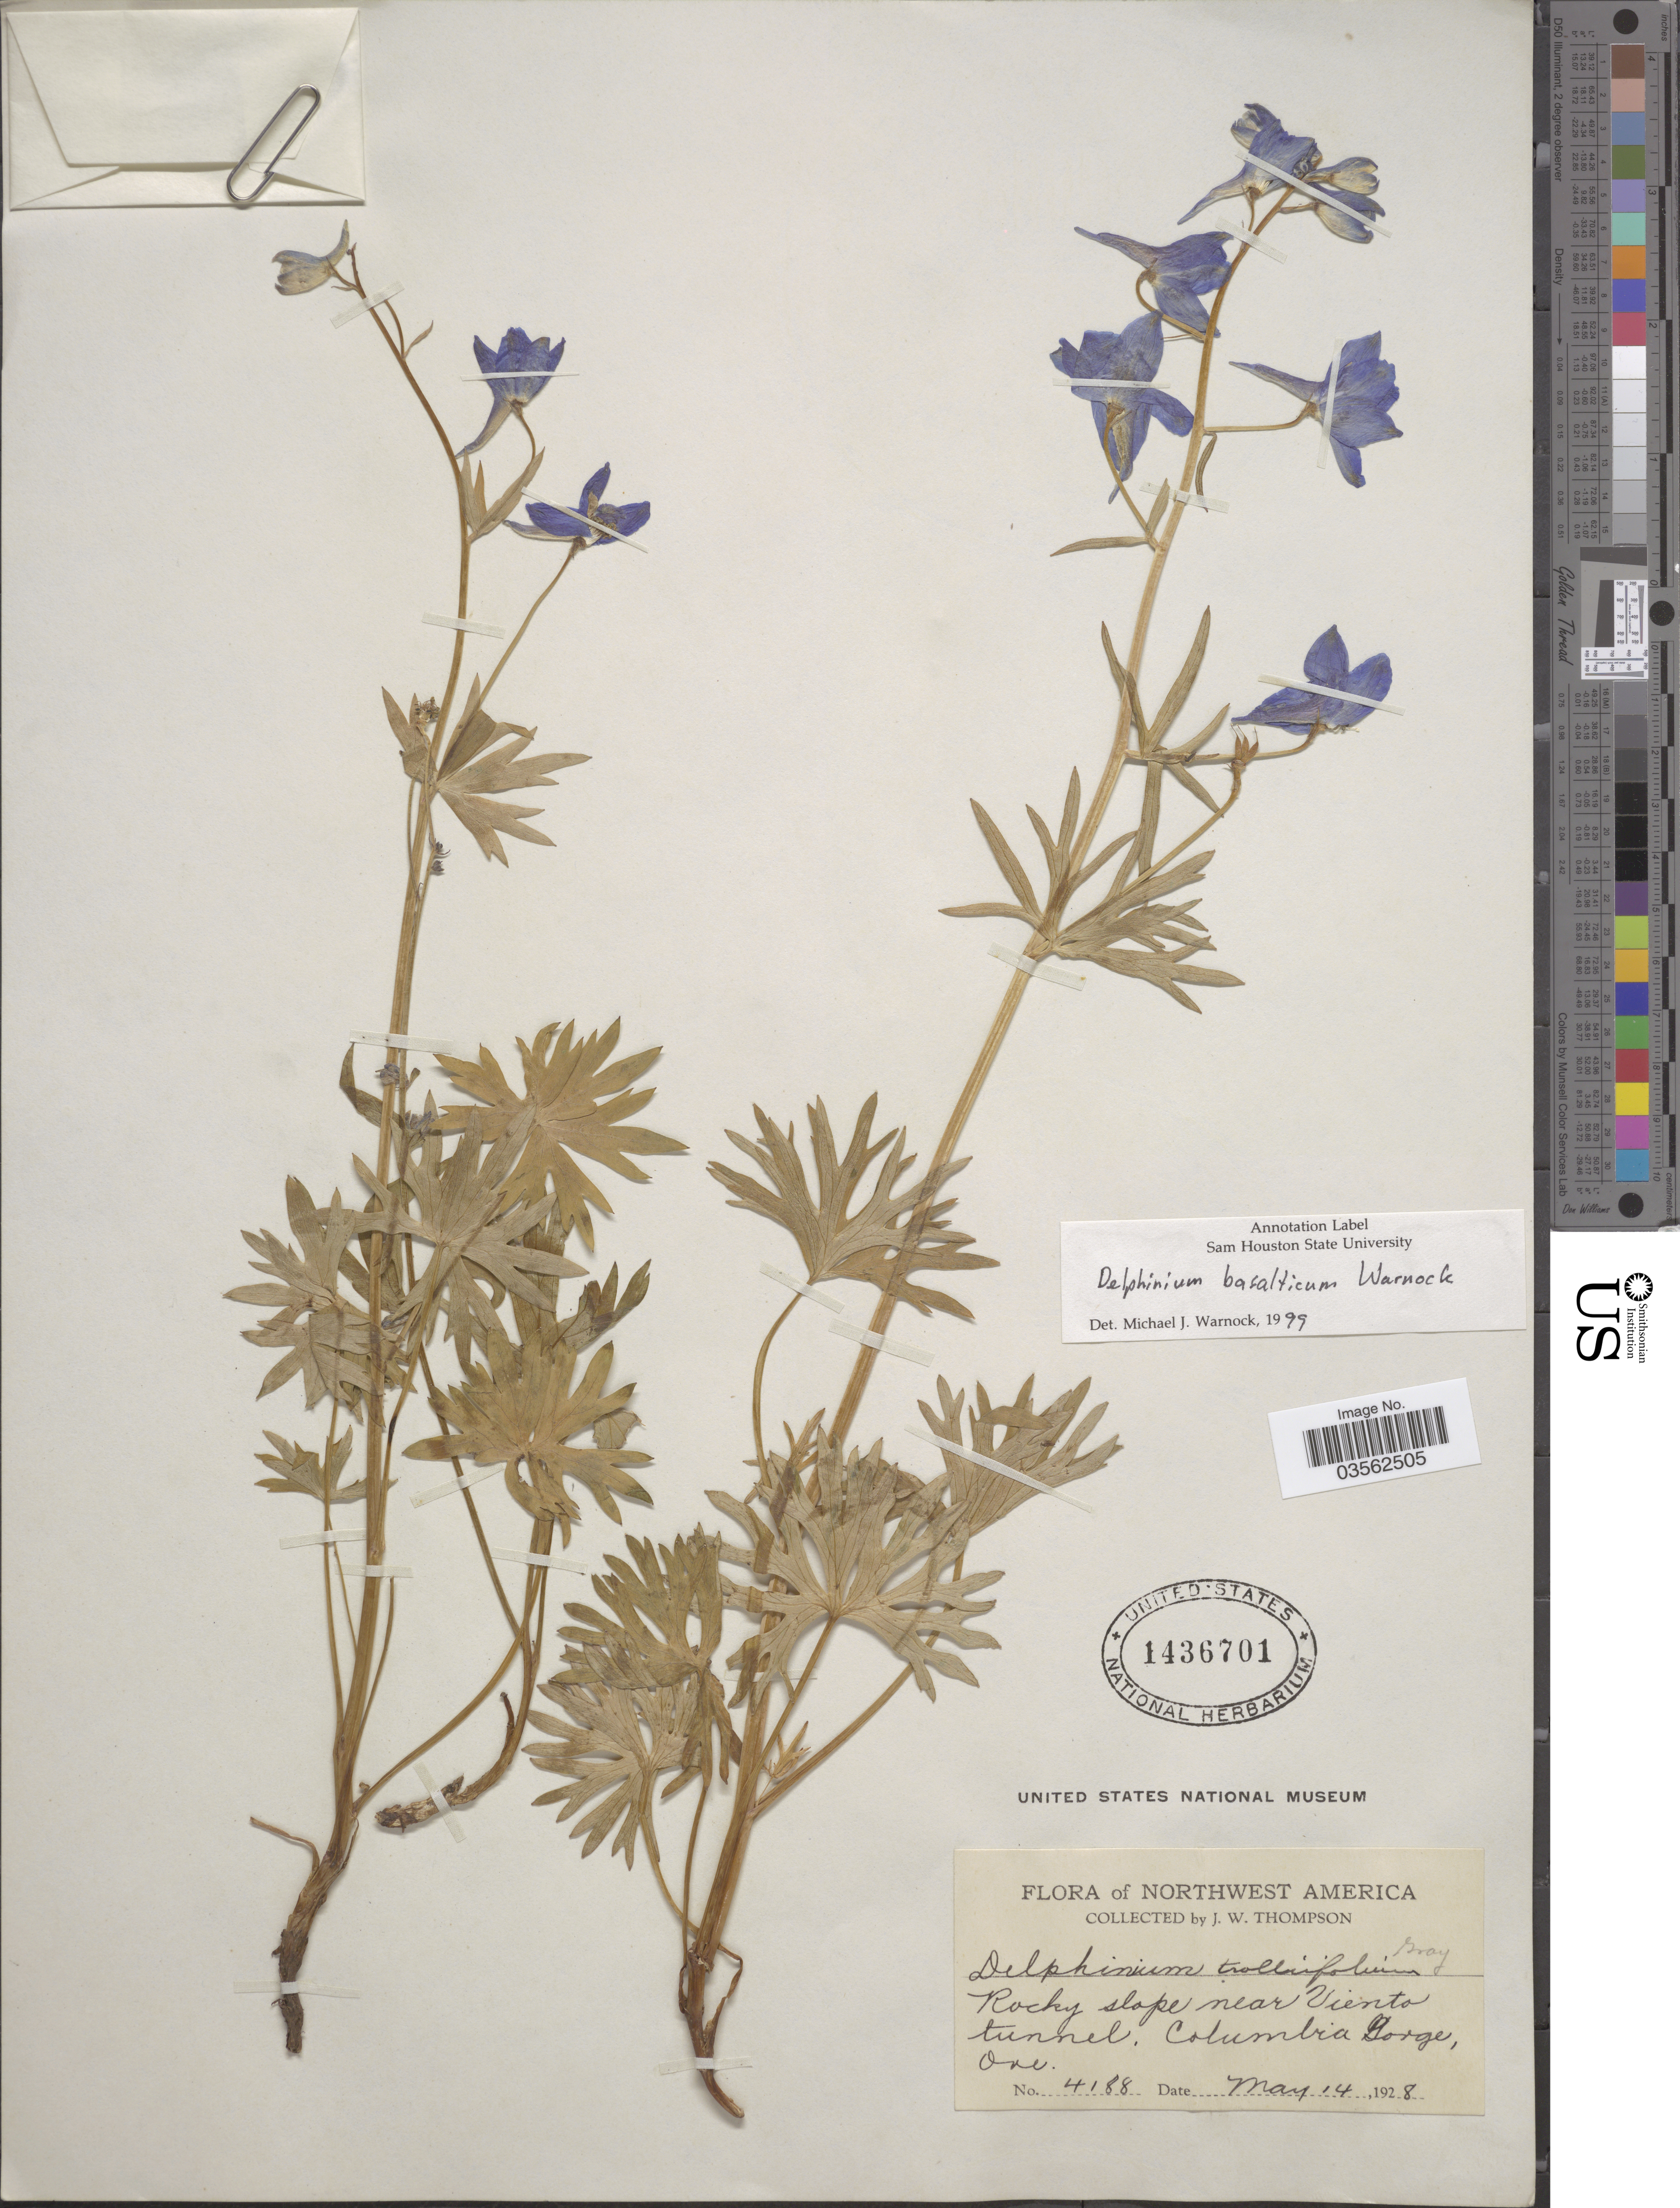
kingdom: Plantae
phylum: Tracheophyta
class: Magnoliopsida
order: Ranunculales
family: Ranunculaceae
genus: Delphinium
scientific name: Delphinium basalticum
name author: M.J. Warnock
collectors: J. Thompson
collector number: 4188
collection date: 1928-05-14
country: United States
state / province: Oregon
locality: Northwest America. Rocky slope near Viento tunnel. Columbia Gorge.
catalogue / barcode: US 1436701